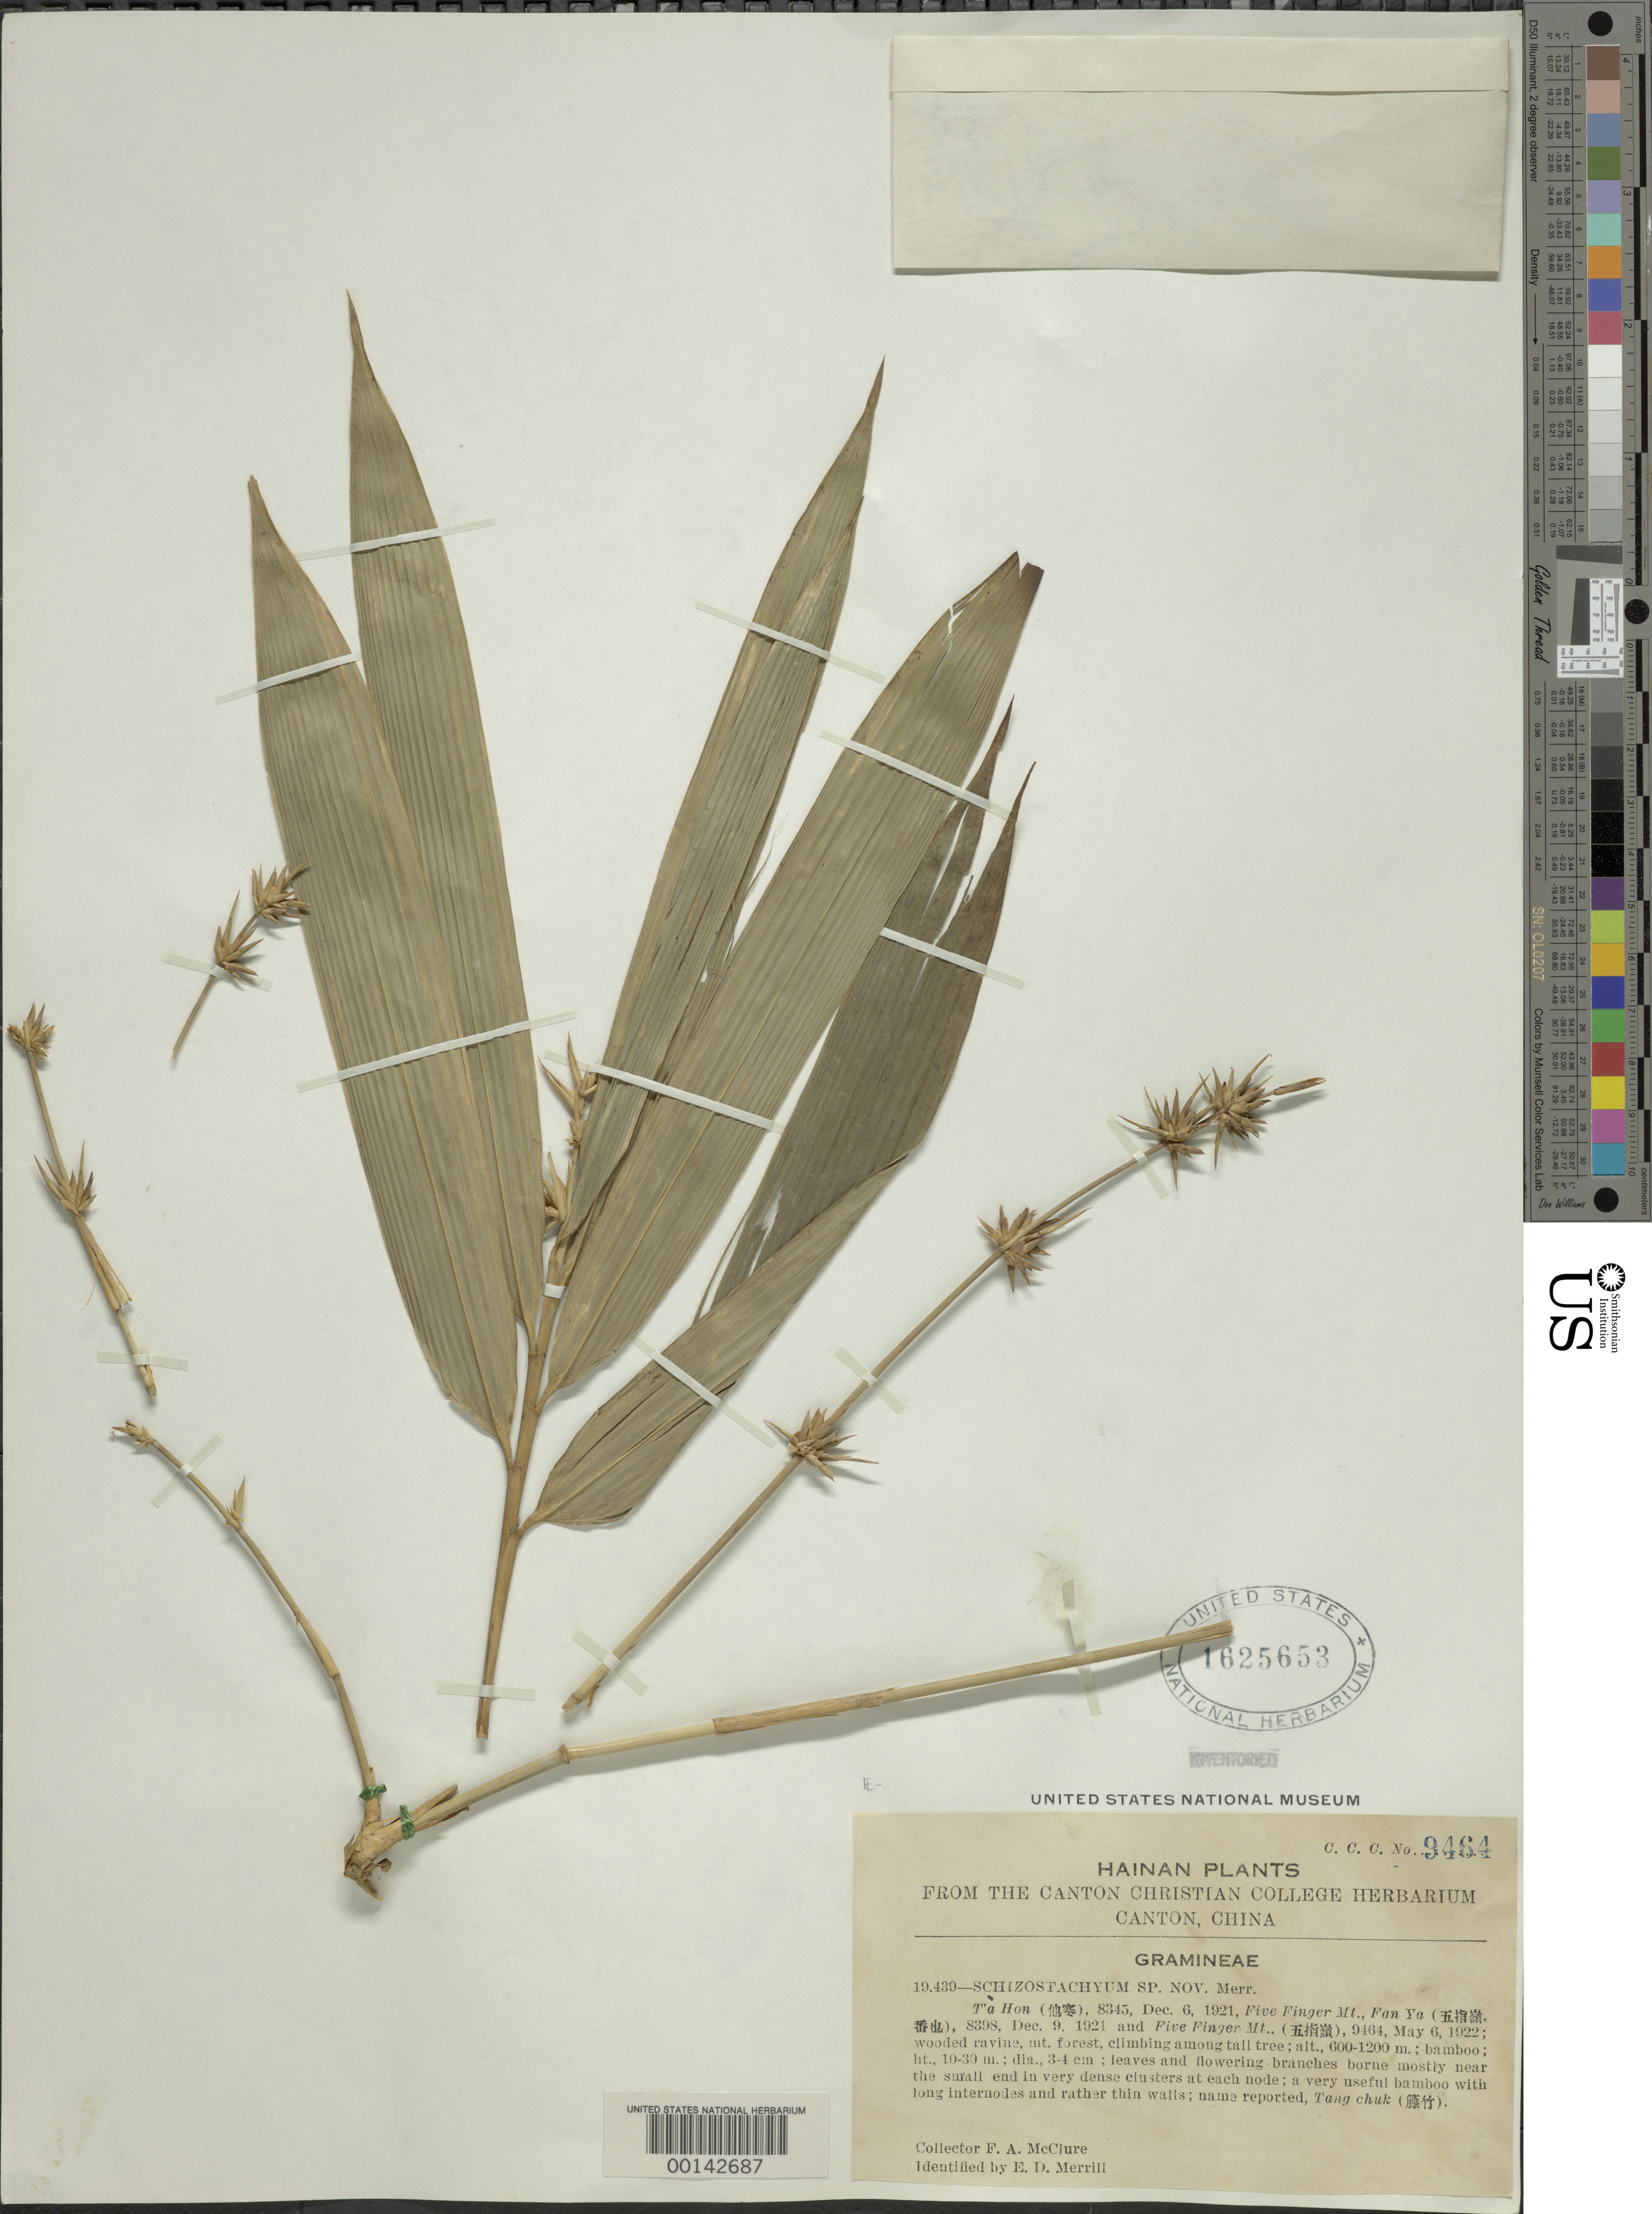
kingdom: Plantae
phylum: Tracheophyta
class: Liliopsida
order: Poales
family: Poaceae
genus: Schizostachyum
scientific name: Schizostachyum sp.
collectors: F. A. McClure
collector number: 9464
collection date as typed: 06 May 1922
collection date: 1922-05-06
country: China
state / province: Hainan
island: Hainan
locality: Five finger mt.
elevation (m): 600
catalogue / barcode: US 1625653